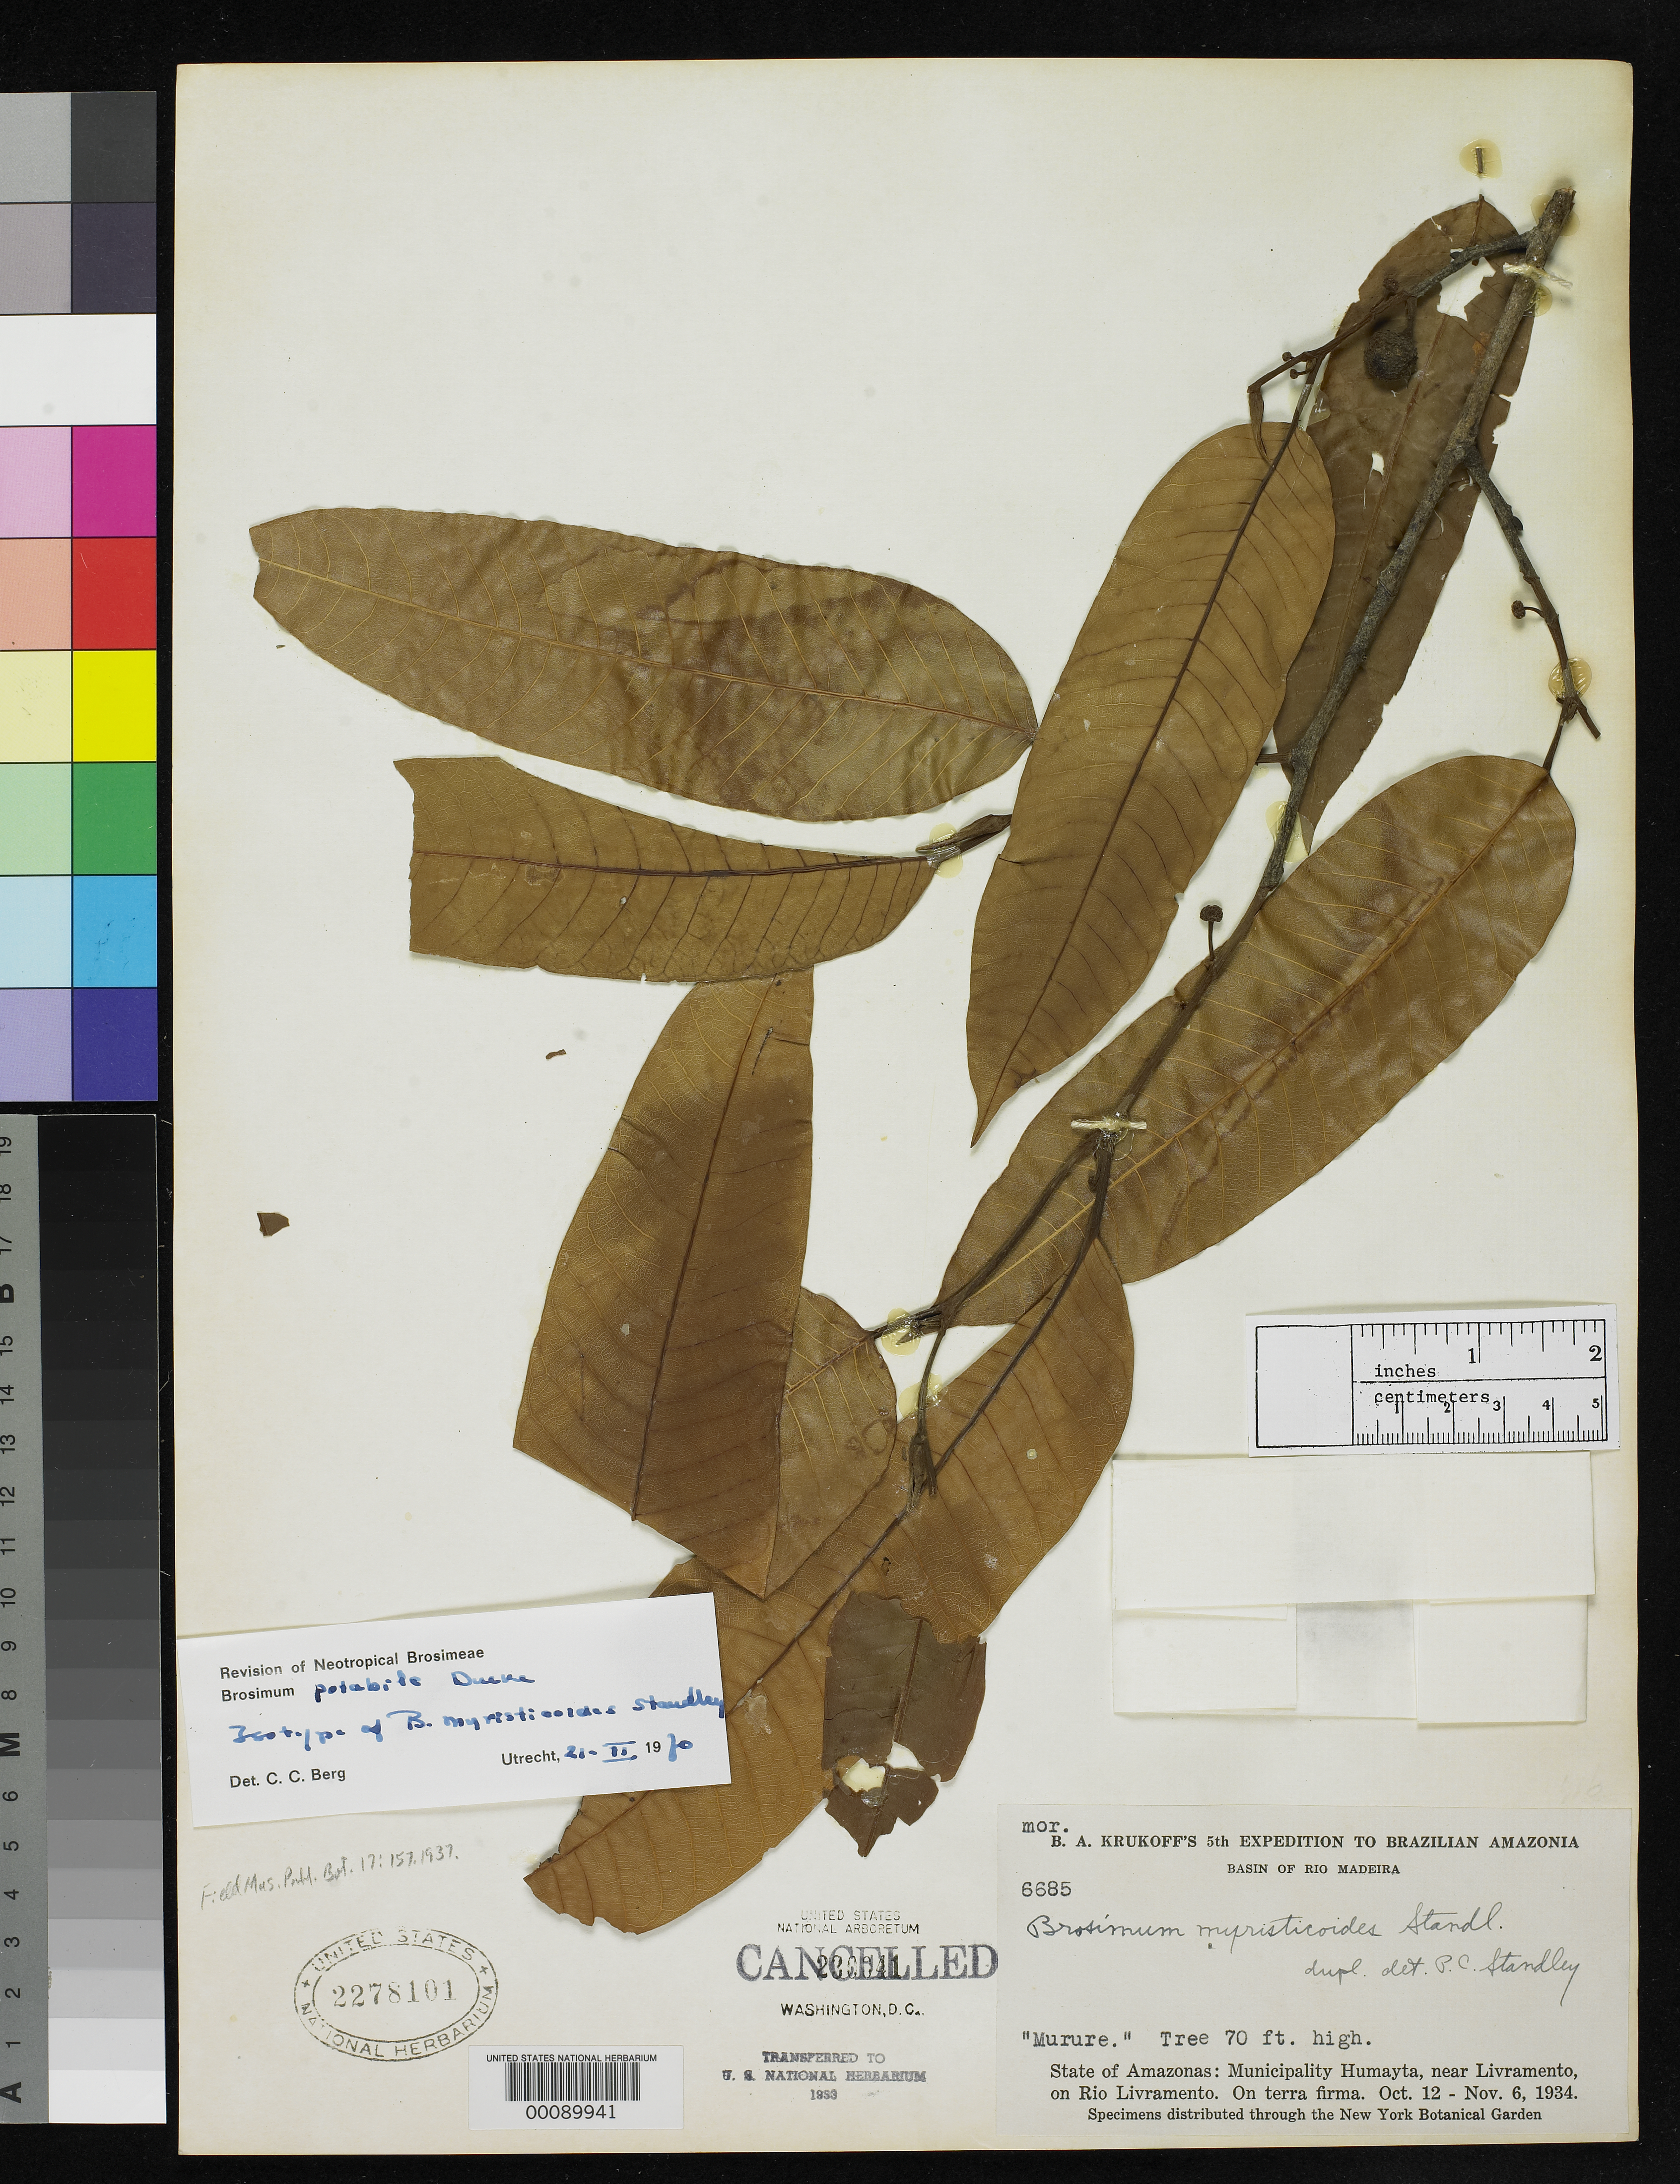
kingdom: Plantae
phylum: Tracheophyta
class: Magnoliopsida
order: Rosales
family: Moraceae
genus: Brosimum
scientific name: Brosimum myristicoides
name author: Standl.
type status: Isotype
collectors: B. A. Krukoff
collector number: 6685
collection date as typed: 12 Oct 1934 to 06 Nov 1934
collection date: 1934-10-12/1934-11-06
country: Brazil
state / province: Amazonas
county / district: Humaitá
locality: Livramento, Rio Livramento.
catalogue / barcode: US 2278101